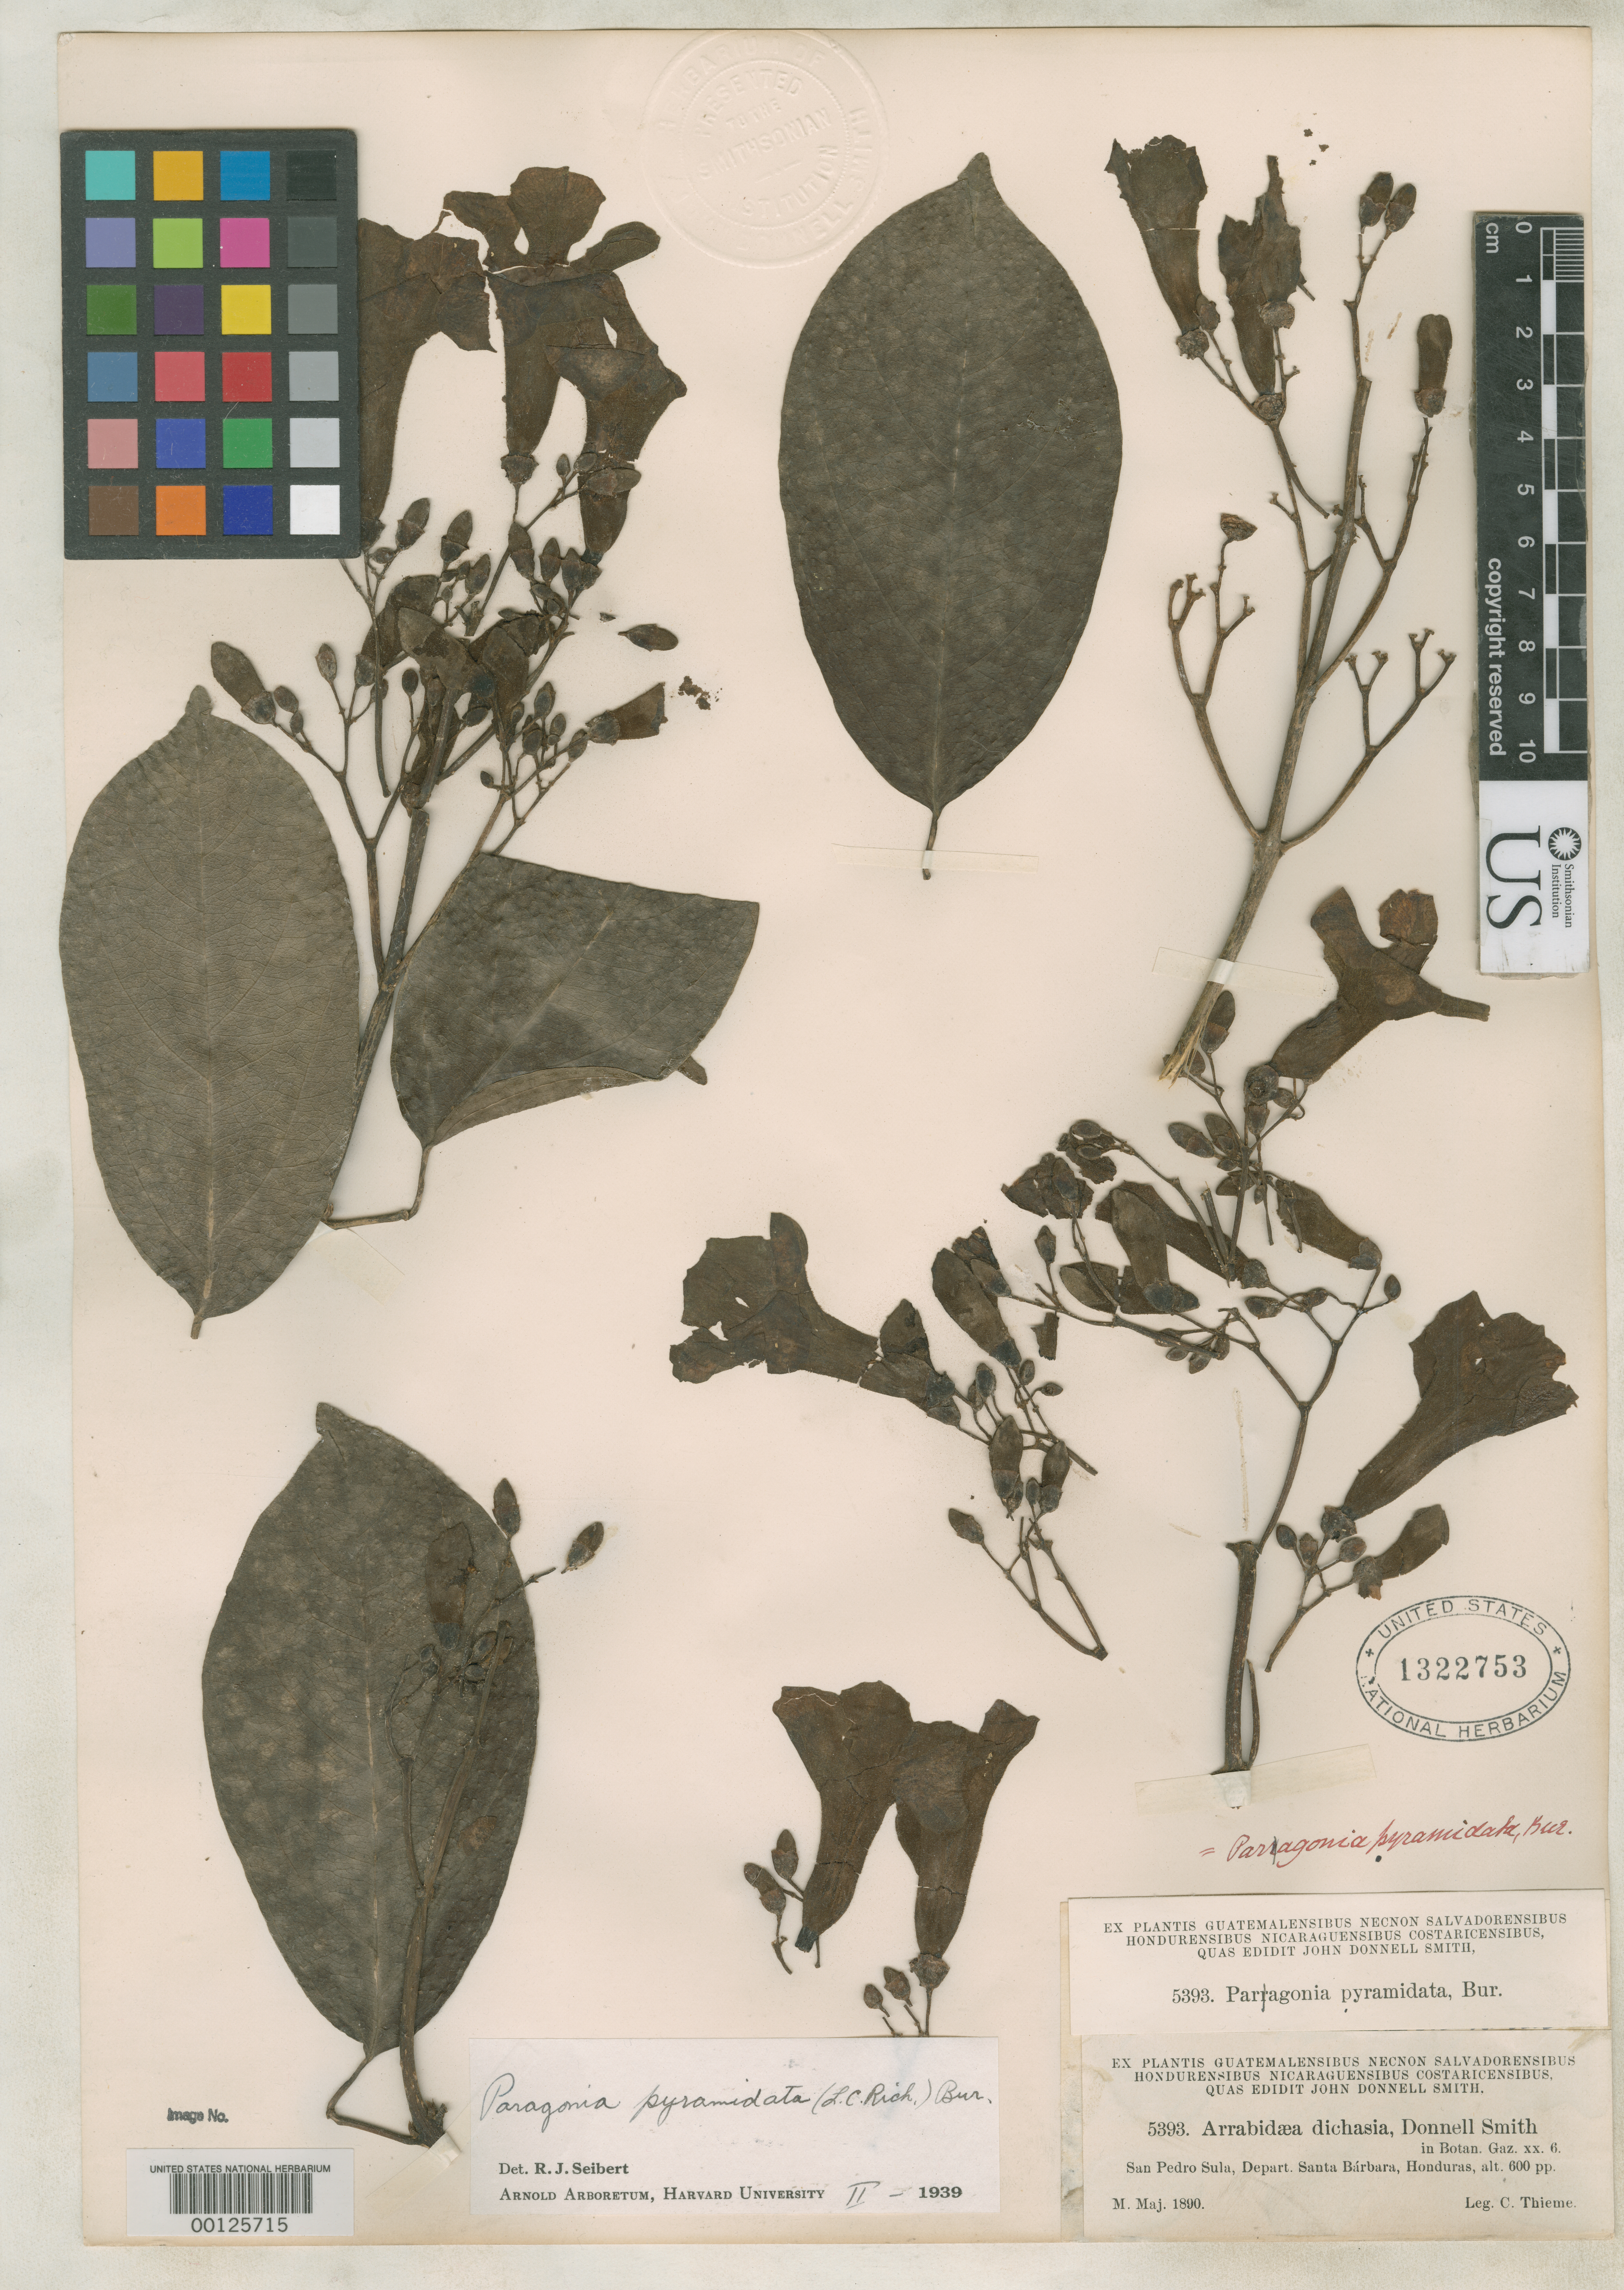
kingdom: Plantae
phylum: Tracheophyta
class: Magnoliopsida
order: Lamiales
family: Bignoniaceae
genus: Arrabidaea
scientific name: Arrabidaea dichasia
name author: Donn. Sm.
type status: Isotype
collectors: C. Thieme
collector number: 5393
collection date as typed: May 1890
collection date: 1890-05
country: Honduras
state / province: Santa Bárbara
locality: San Pedro Sula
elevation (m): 183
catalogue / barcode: US 1322753